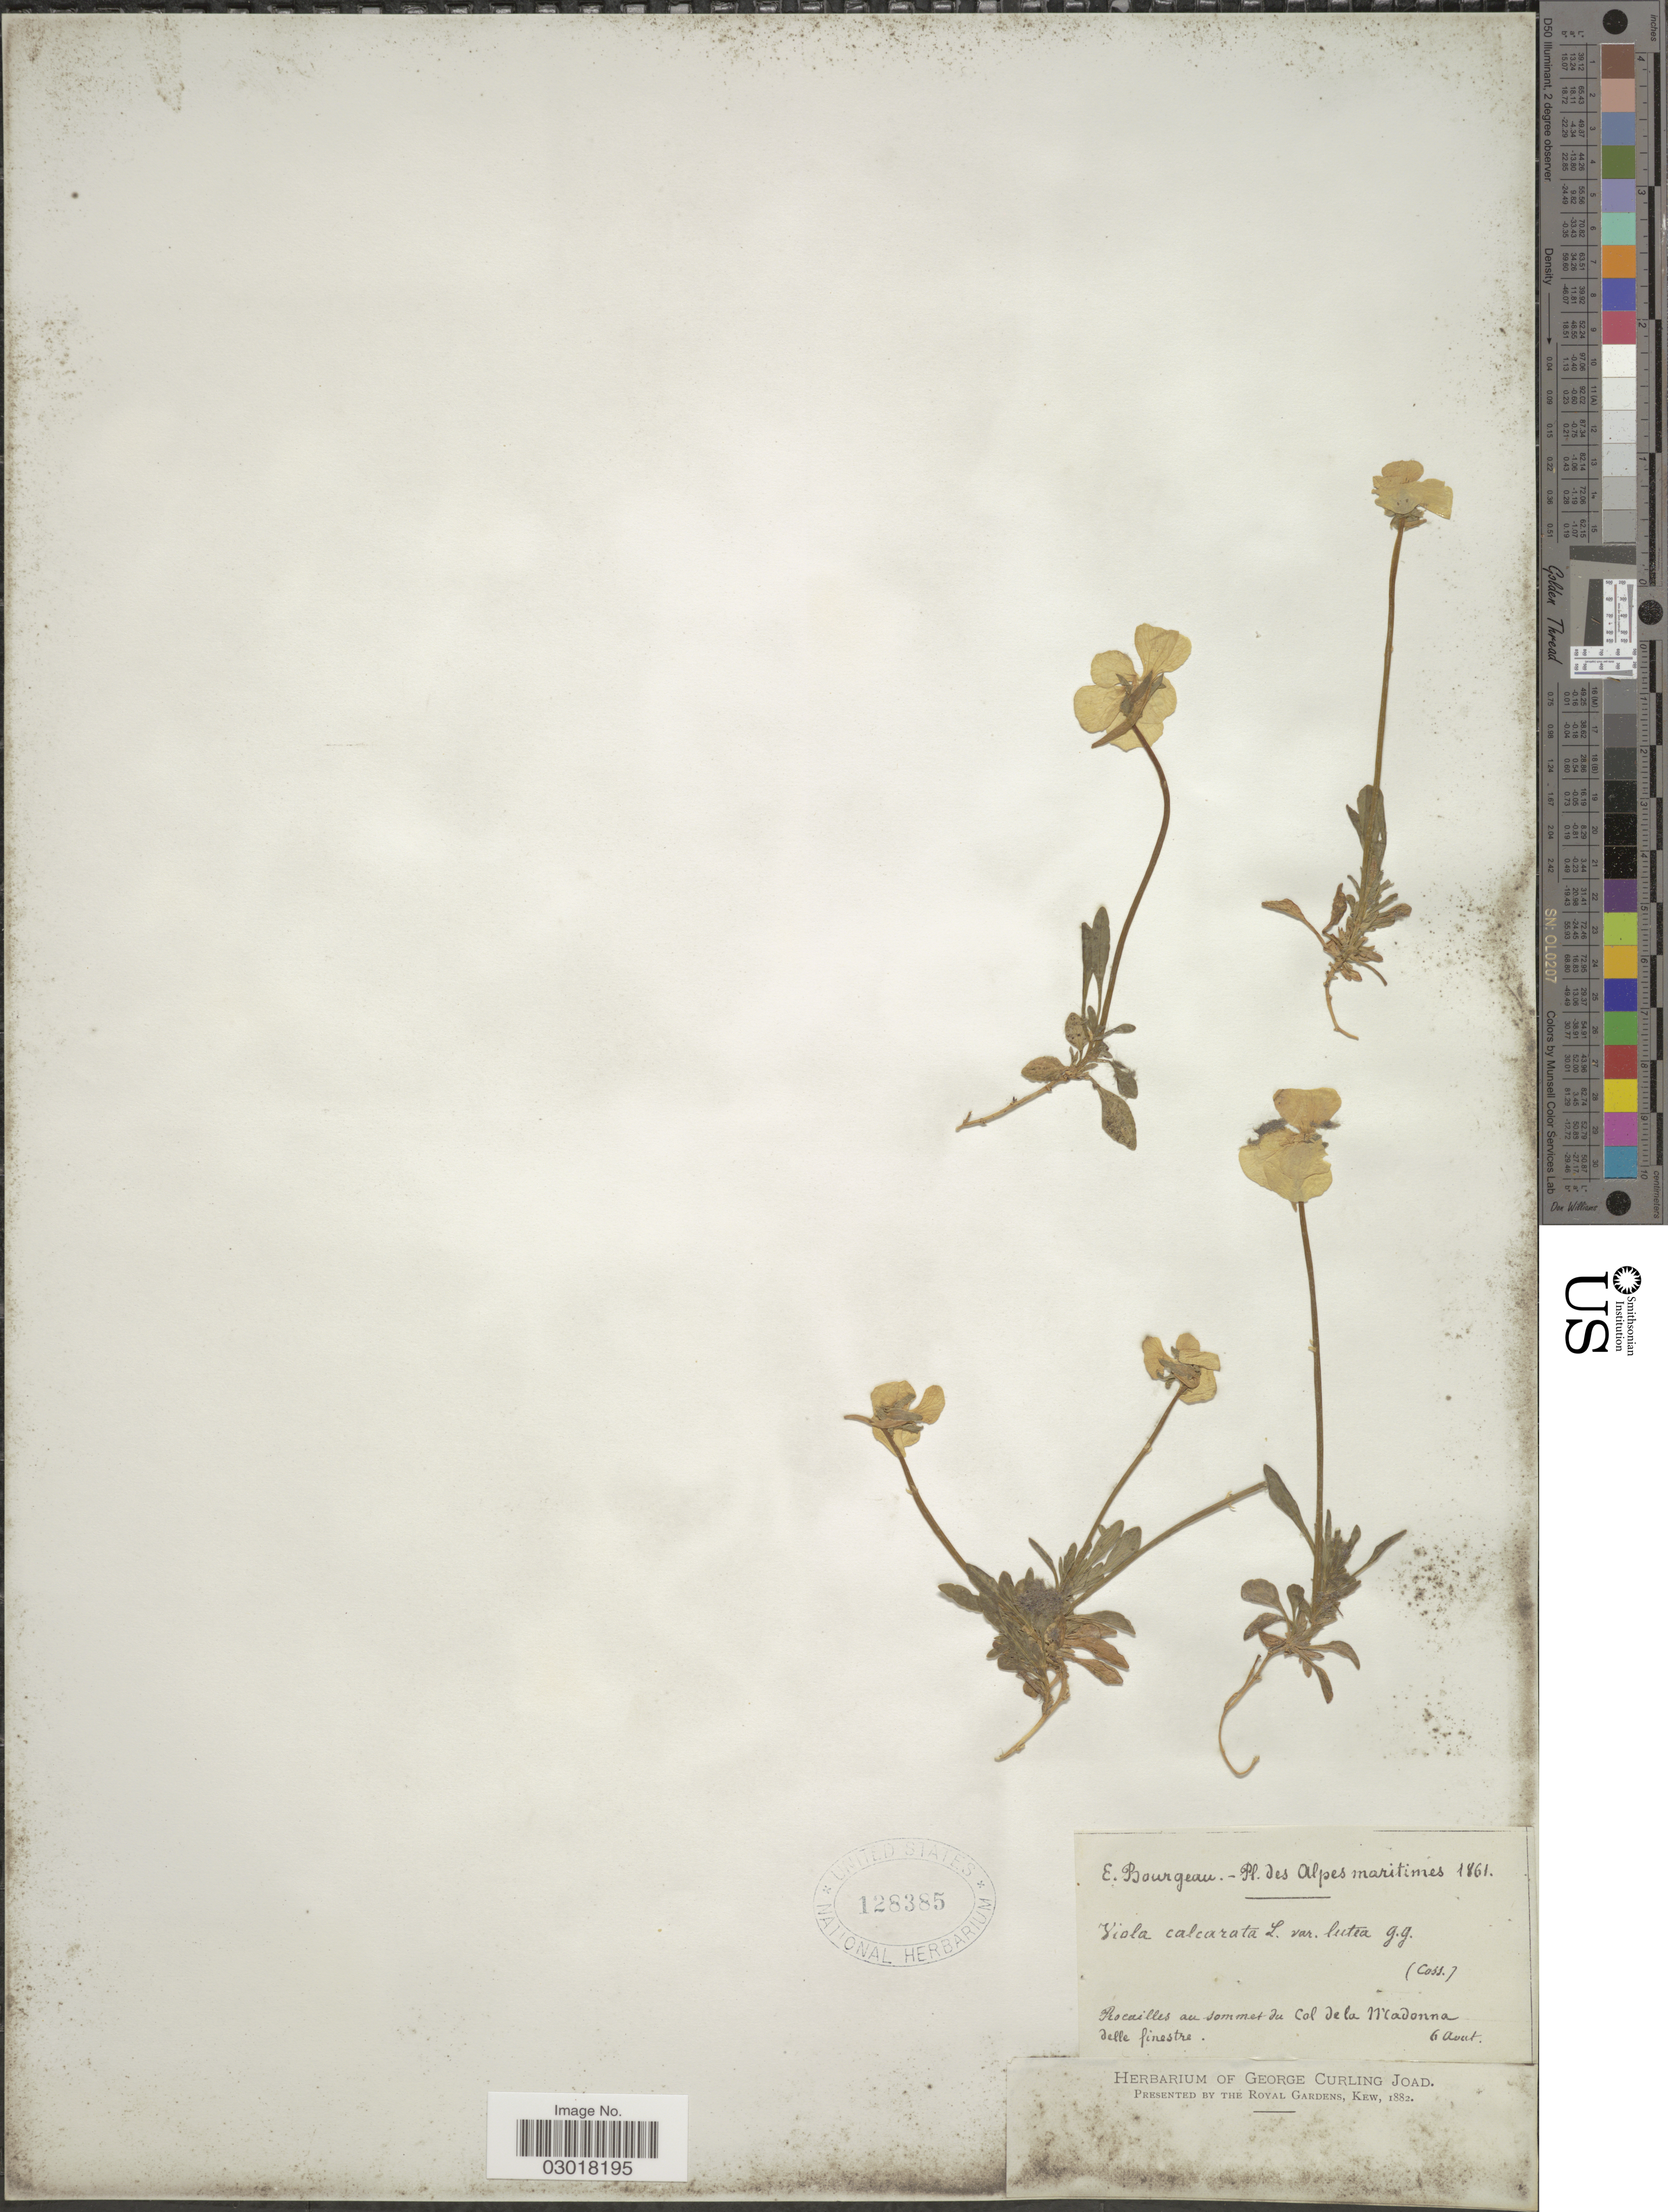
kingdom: Plantae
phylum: Tracheophyta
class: Magnoliopsida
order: Malpighiales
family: Violaceae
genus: Viola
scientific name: Viola calcarata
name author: L.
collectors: E. Bourgeau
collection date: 1861-08-06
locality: Alpes maritimes. Rocailles au sommet du Col de la Madonna delle finestre.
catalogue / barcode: US 128385